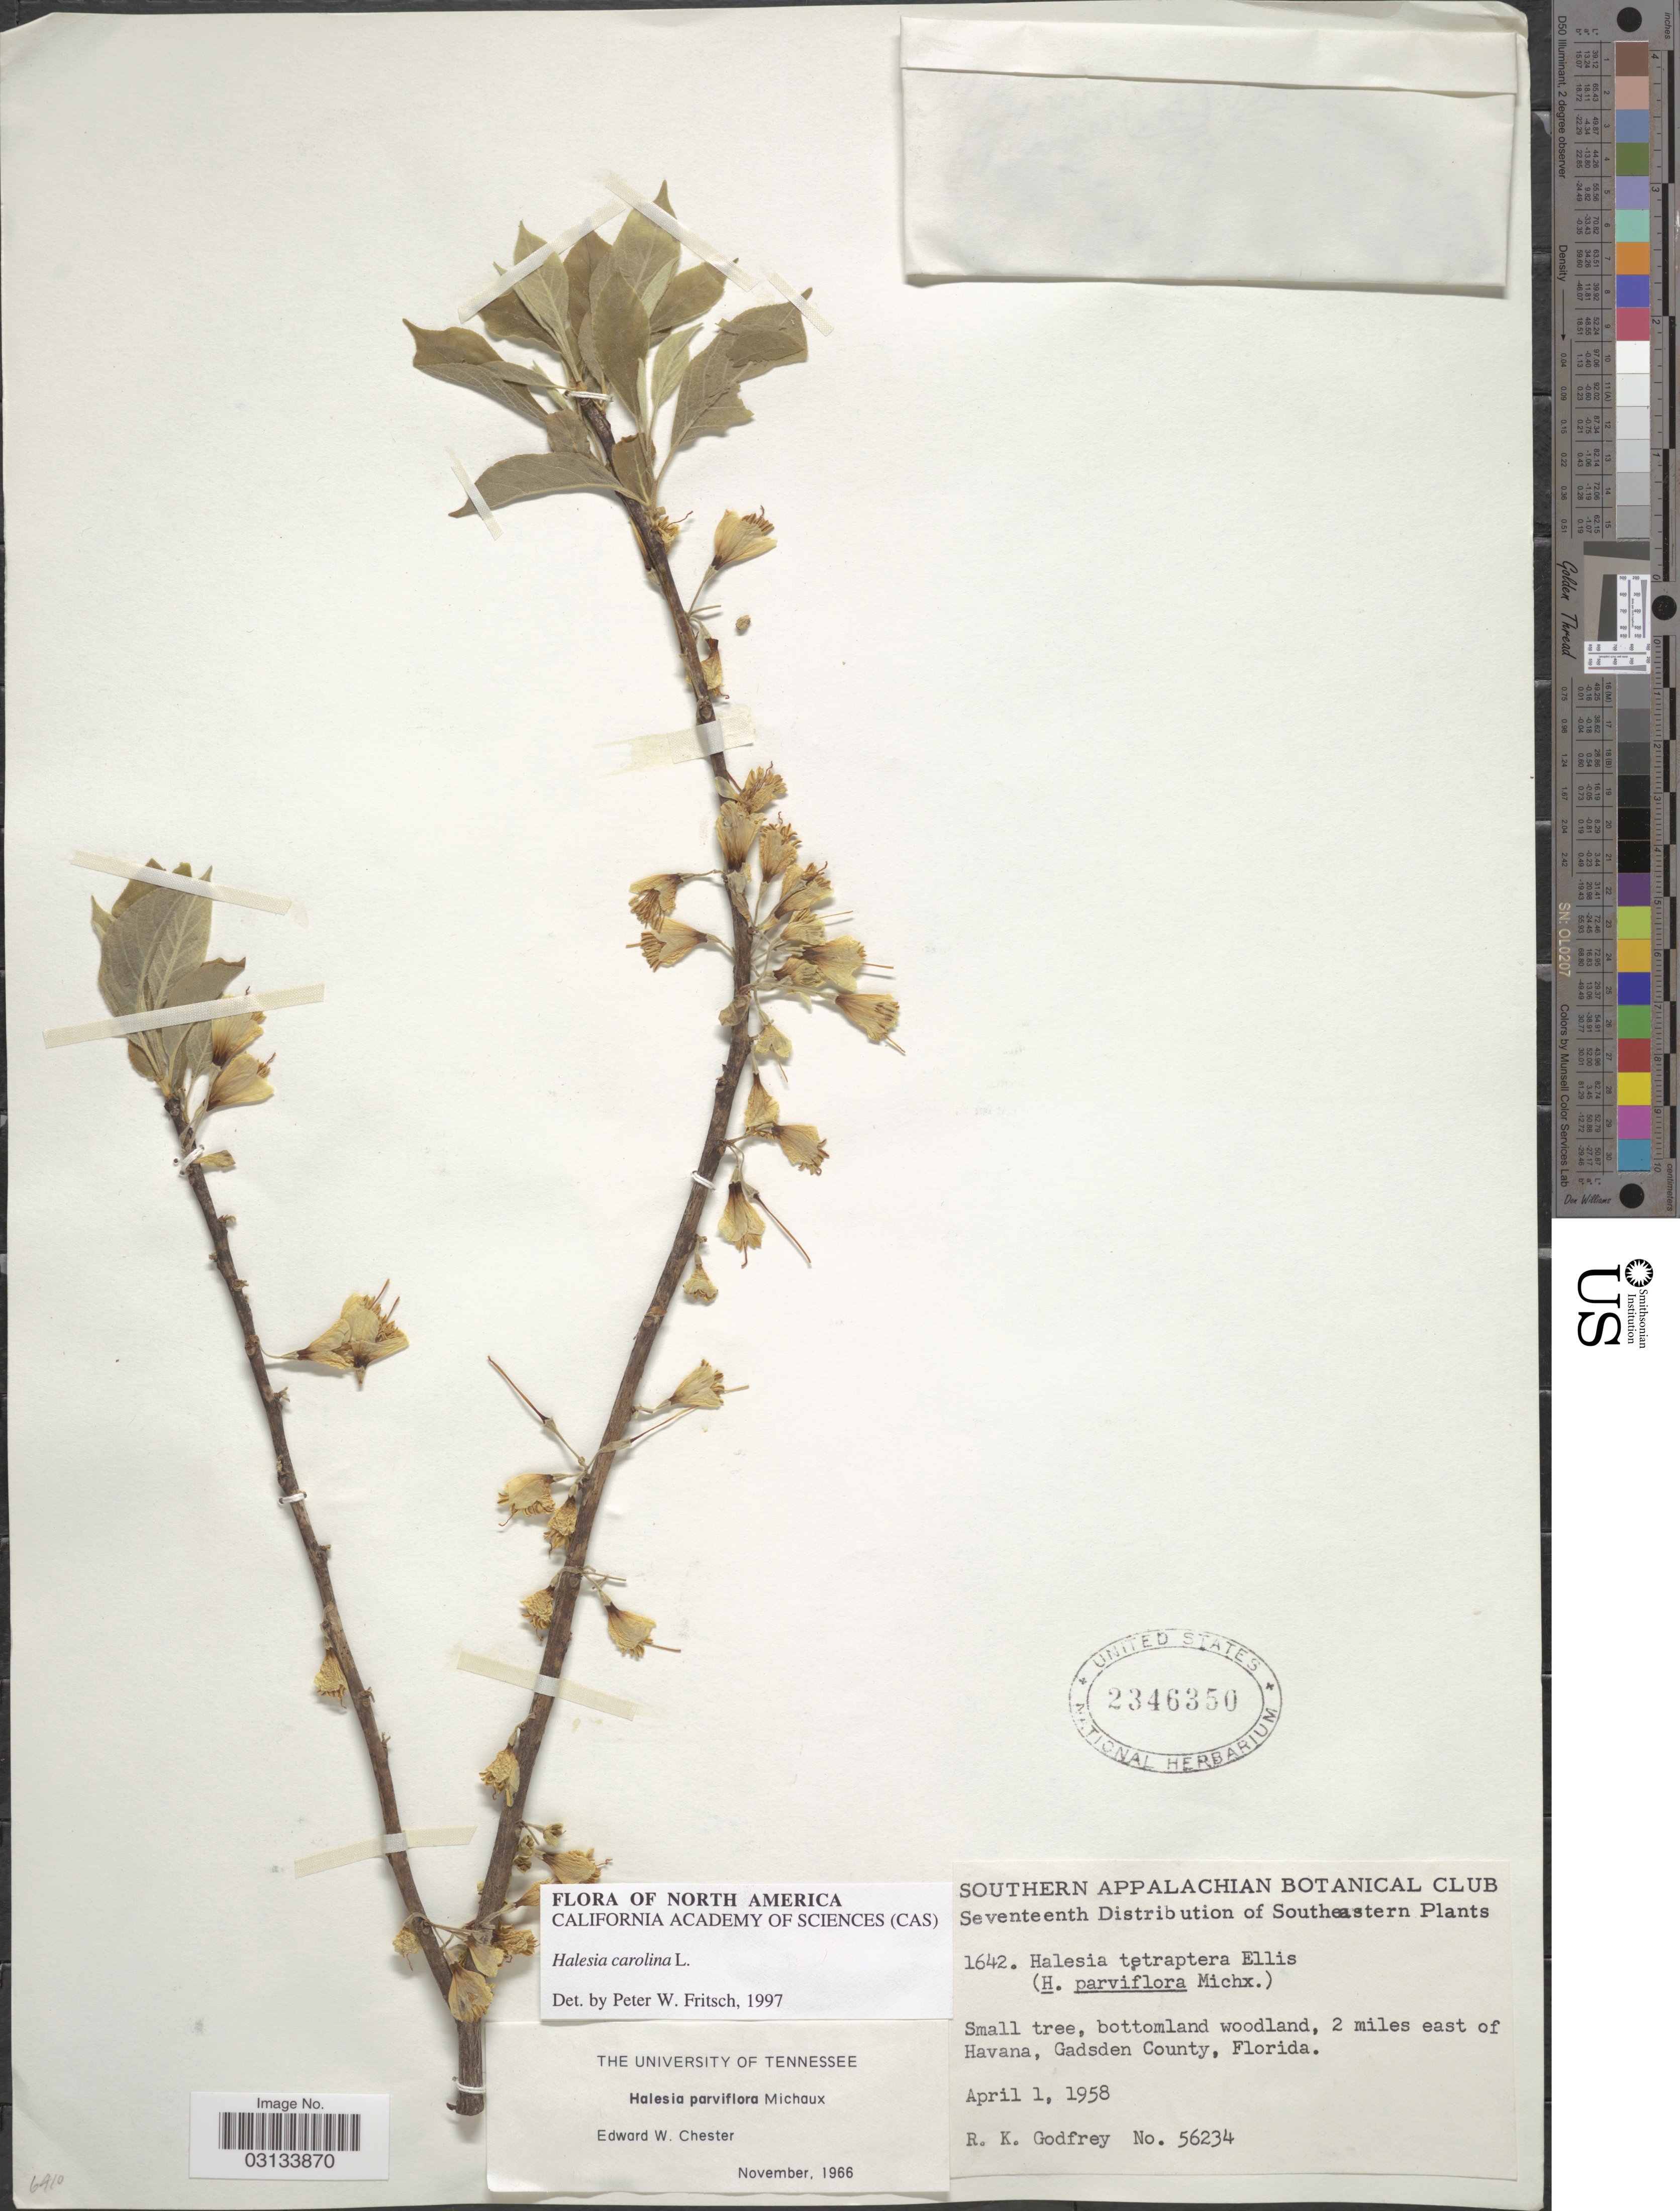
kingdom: Plantae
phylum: Tracheophyta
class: Magnoliopsida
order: Ericales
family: Styracaceae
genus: Halesia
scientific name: Halesia carolina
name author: L.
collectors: R. K. Godfrey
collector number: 56234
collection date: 1958-04-01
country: United States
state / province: Florida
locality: Southeastern. 2 miles east of Havana, Gadsden County.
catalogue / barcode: US 2346350